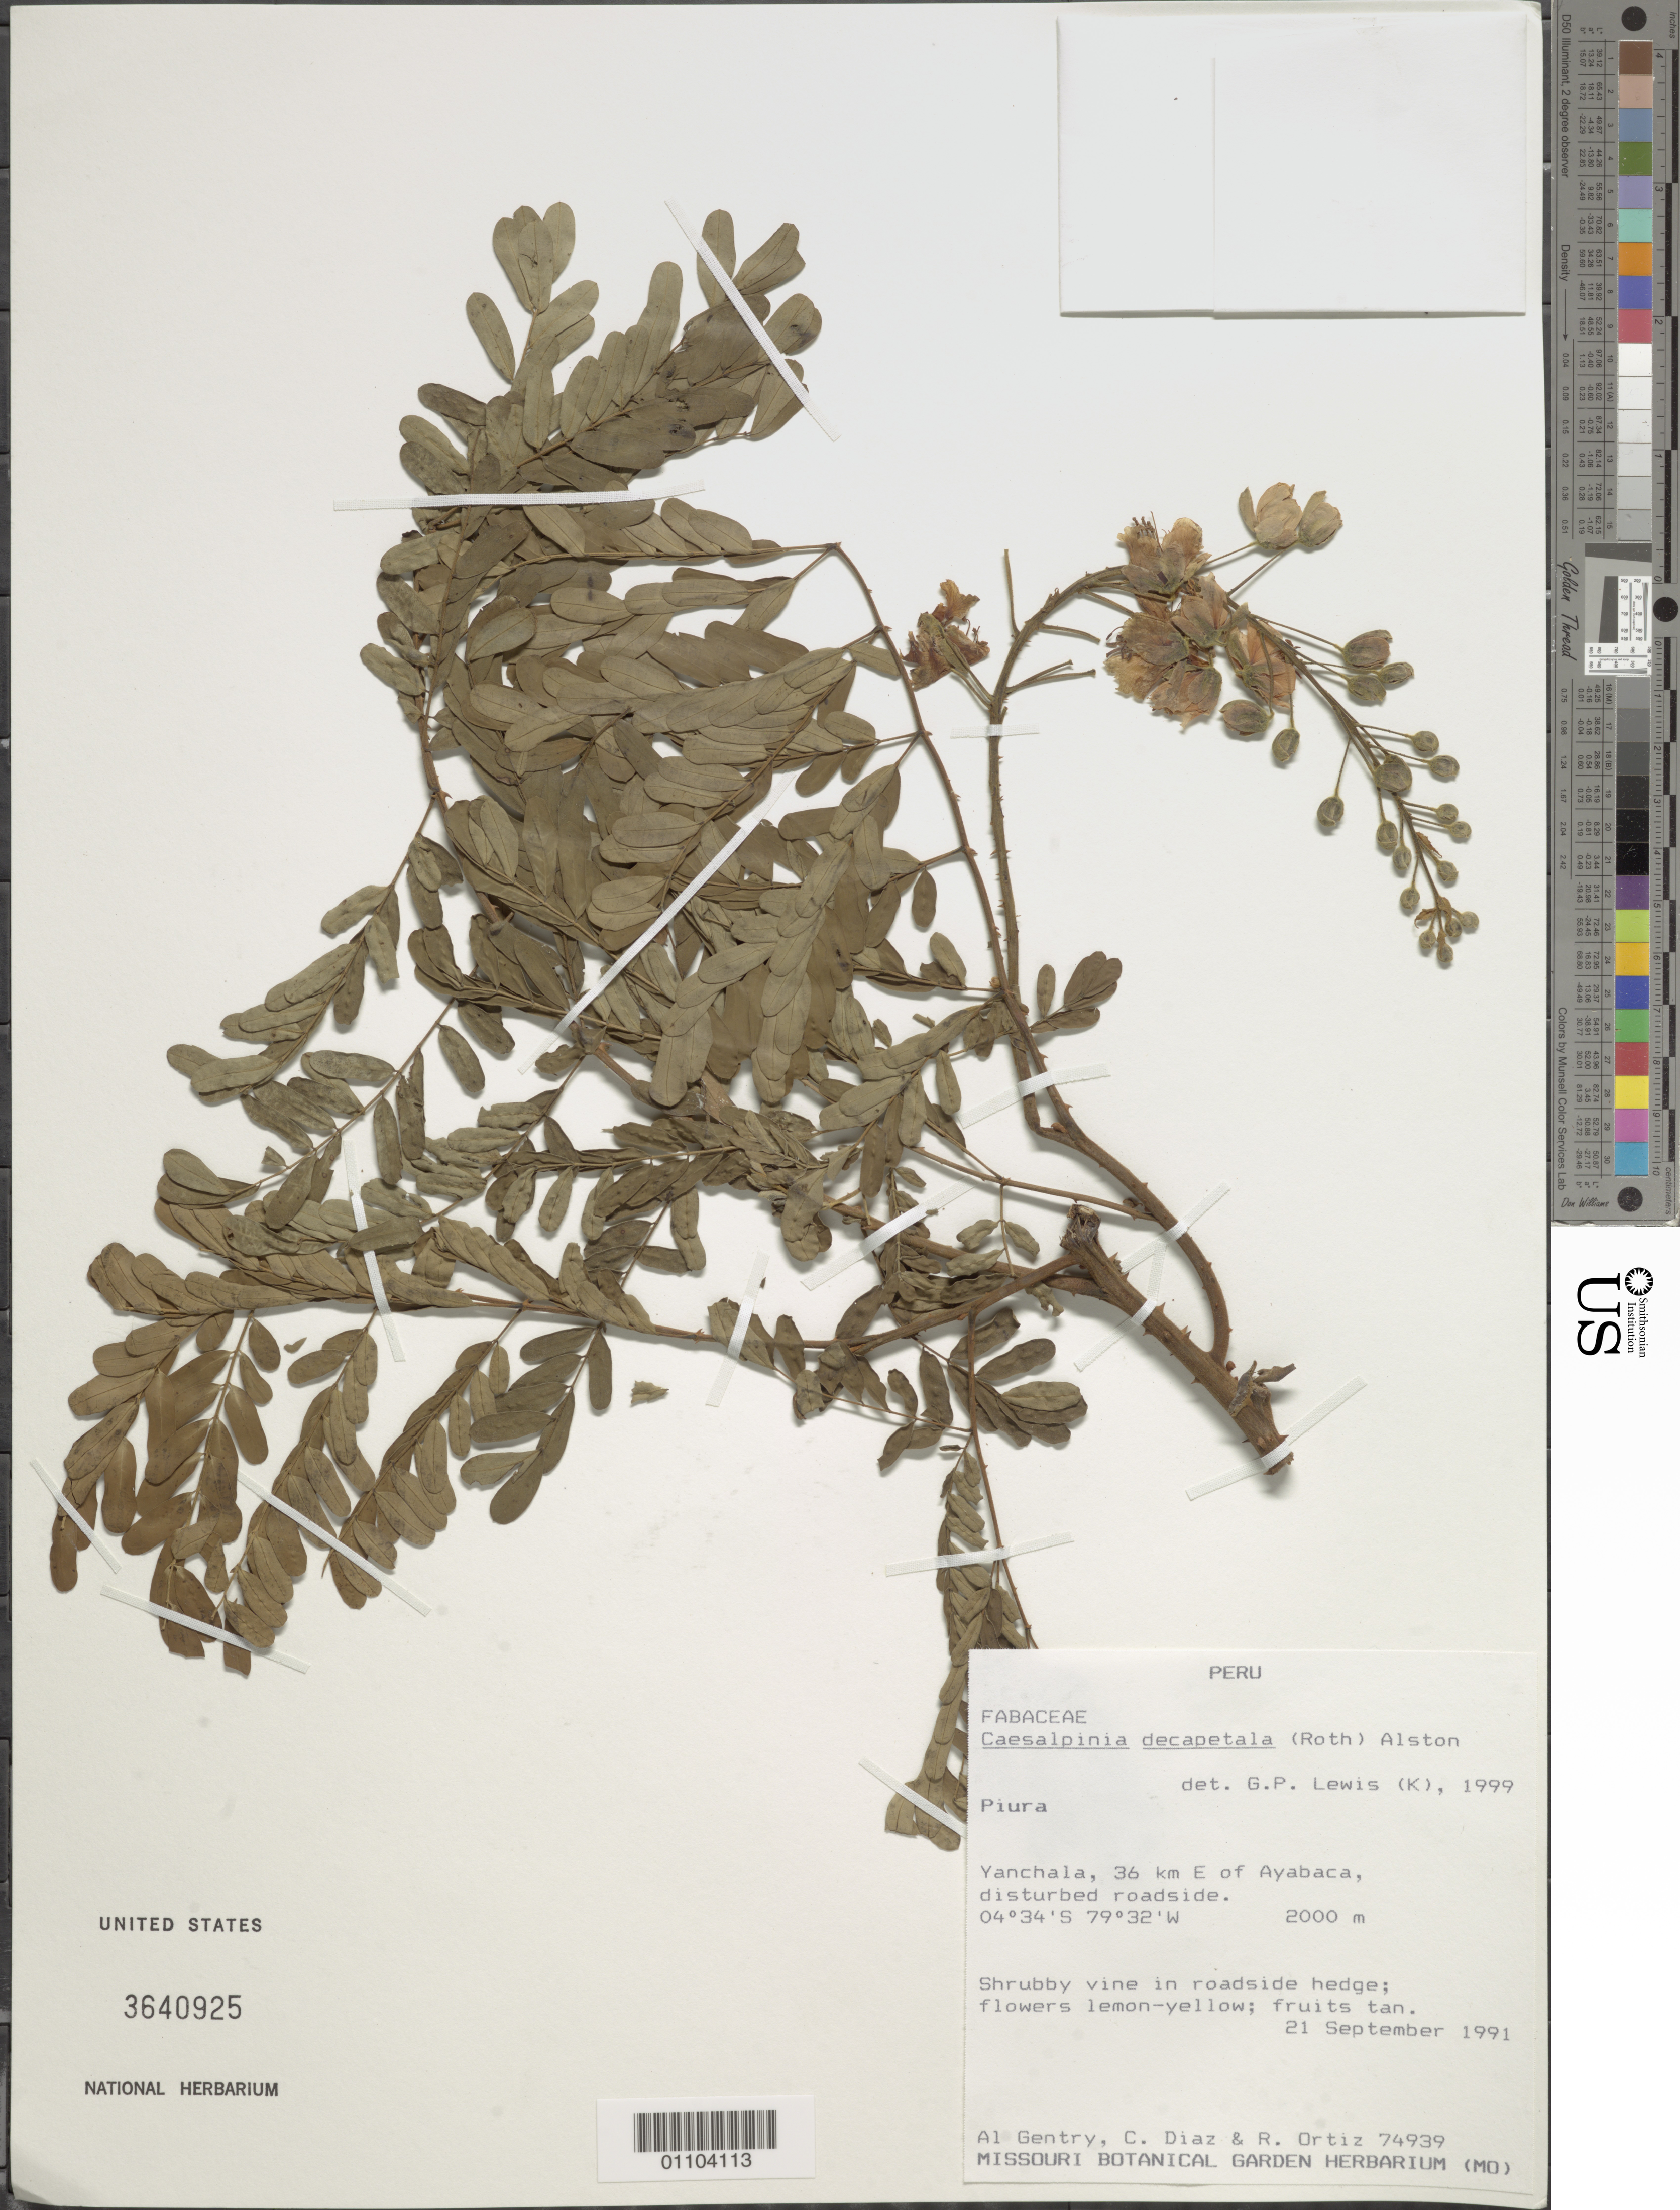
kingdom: Plantae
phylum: Tracheophyta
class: Magnoliopsida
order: Fabales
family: Fabaceae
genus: Biancaea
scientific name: Biancaea decapetala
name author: (Roth) O. Deg.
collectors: A. H. Gentry, C. Diaz Santibanez & R. del C. Ortiz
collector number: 74939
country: Peru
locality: Yanchala, E of Ayabaca, disturbed roadside.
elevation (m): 2000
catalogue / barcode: US 3640925